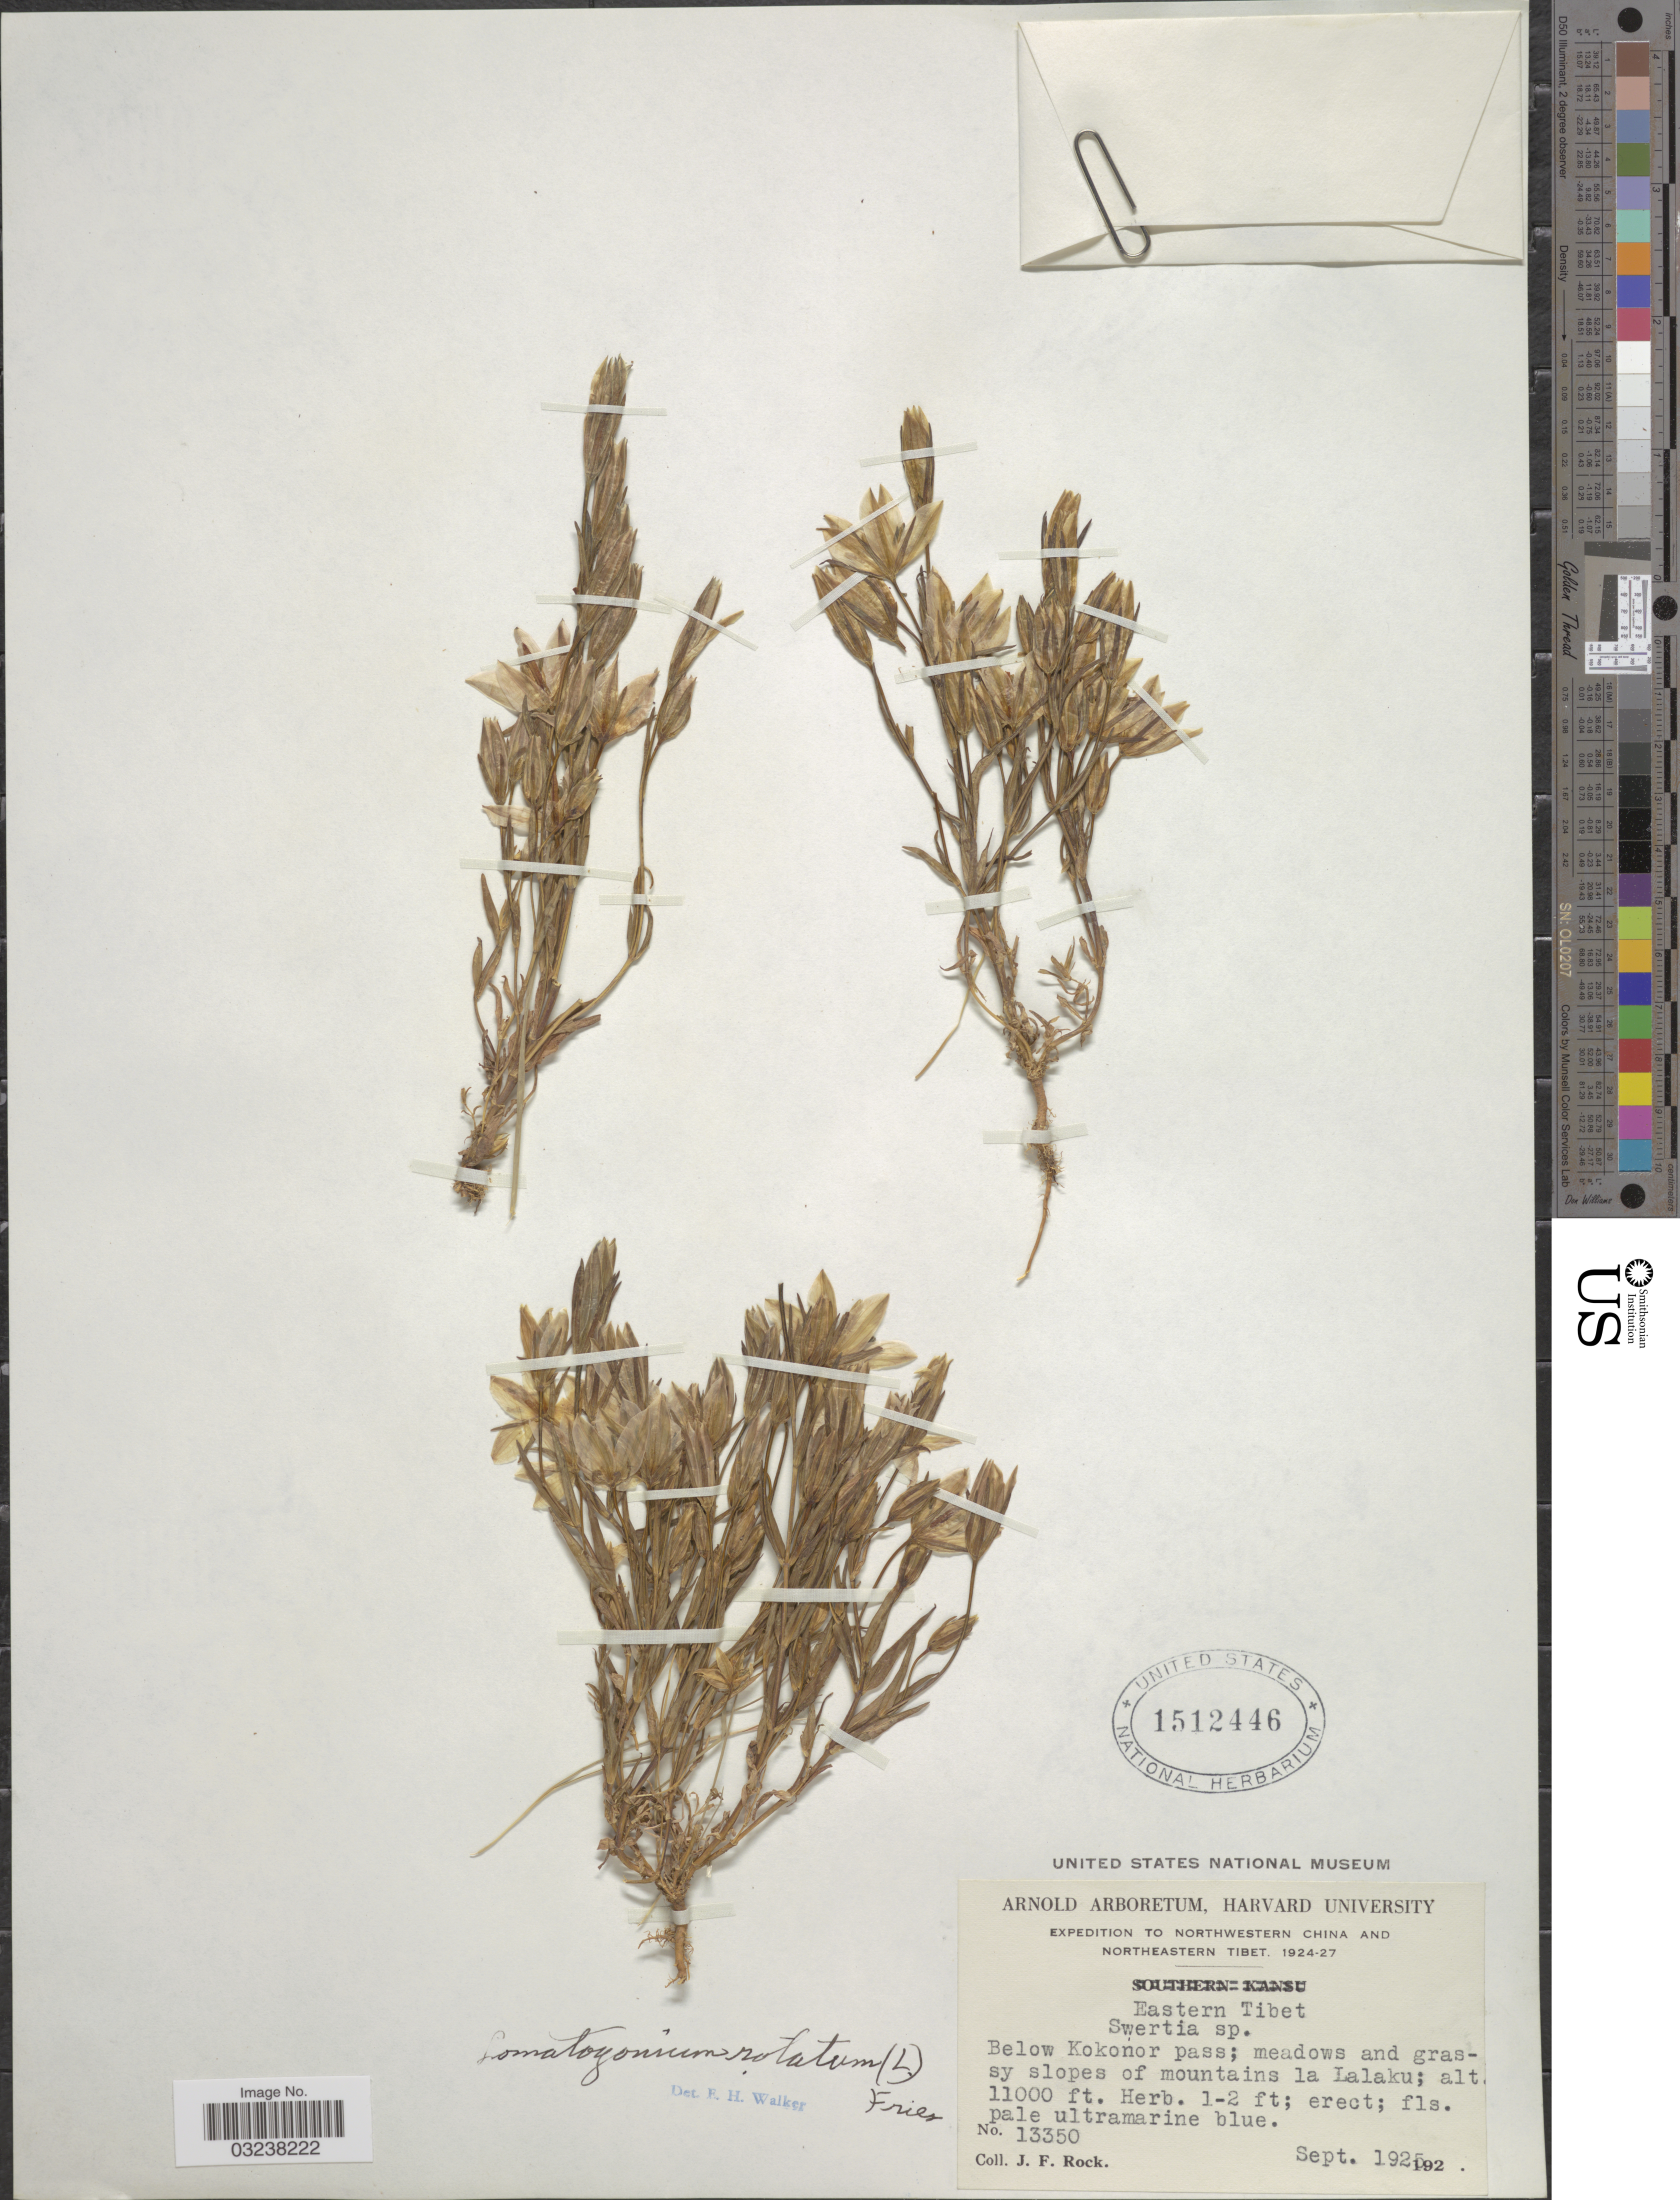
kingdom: Plantae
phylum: Tracheophyta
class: Magnoliopsida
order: Gentianales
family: Gentianaceae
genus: Lomatogonium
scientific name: Lomatogonium rotatum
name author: (L.) Fr.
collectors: J. Rock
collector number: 13350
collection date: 1925-09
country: China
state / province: Xizang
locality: Northwestern China and Northeastern Tibet. Eastern Tibet. Below Kokonor pass; meadows and grassy slopes of mountains la Lalaku.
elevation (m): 3353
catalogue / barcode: US 1512446